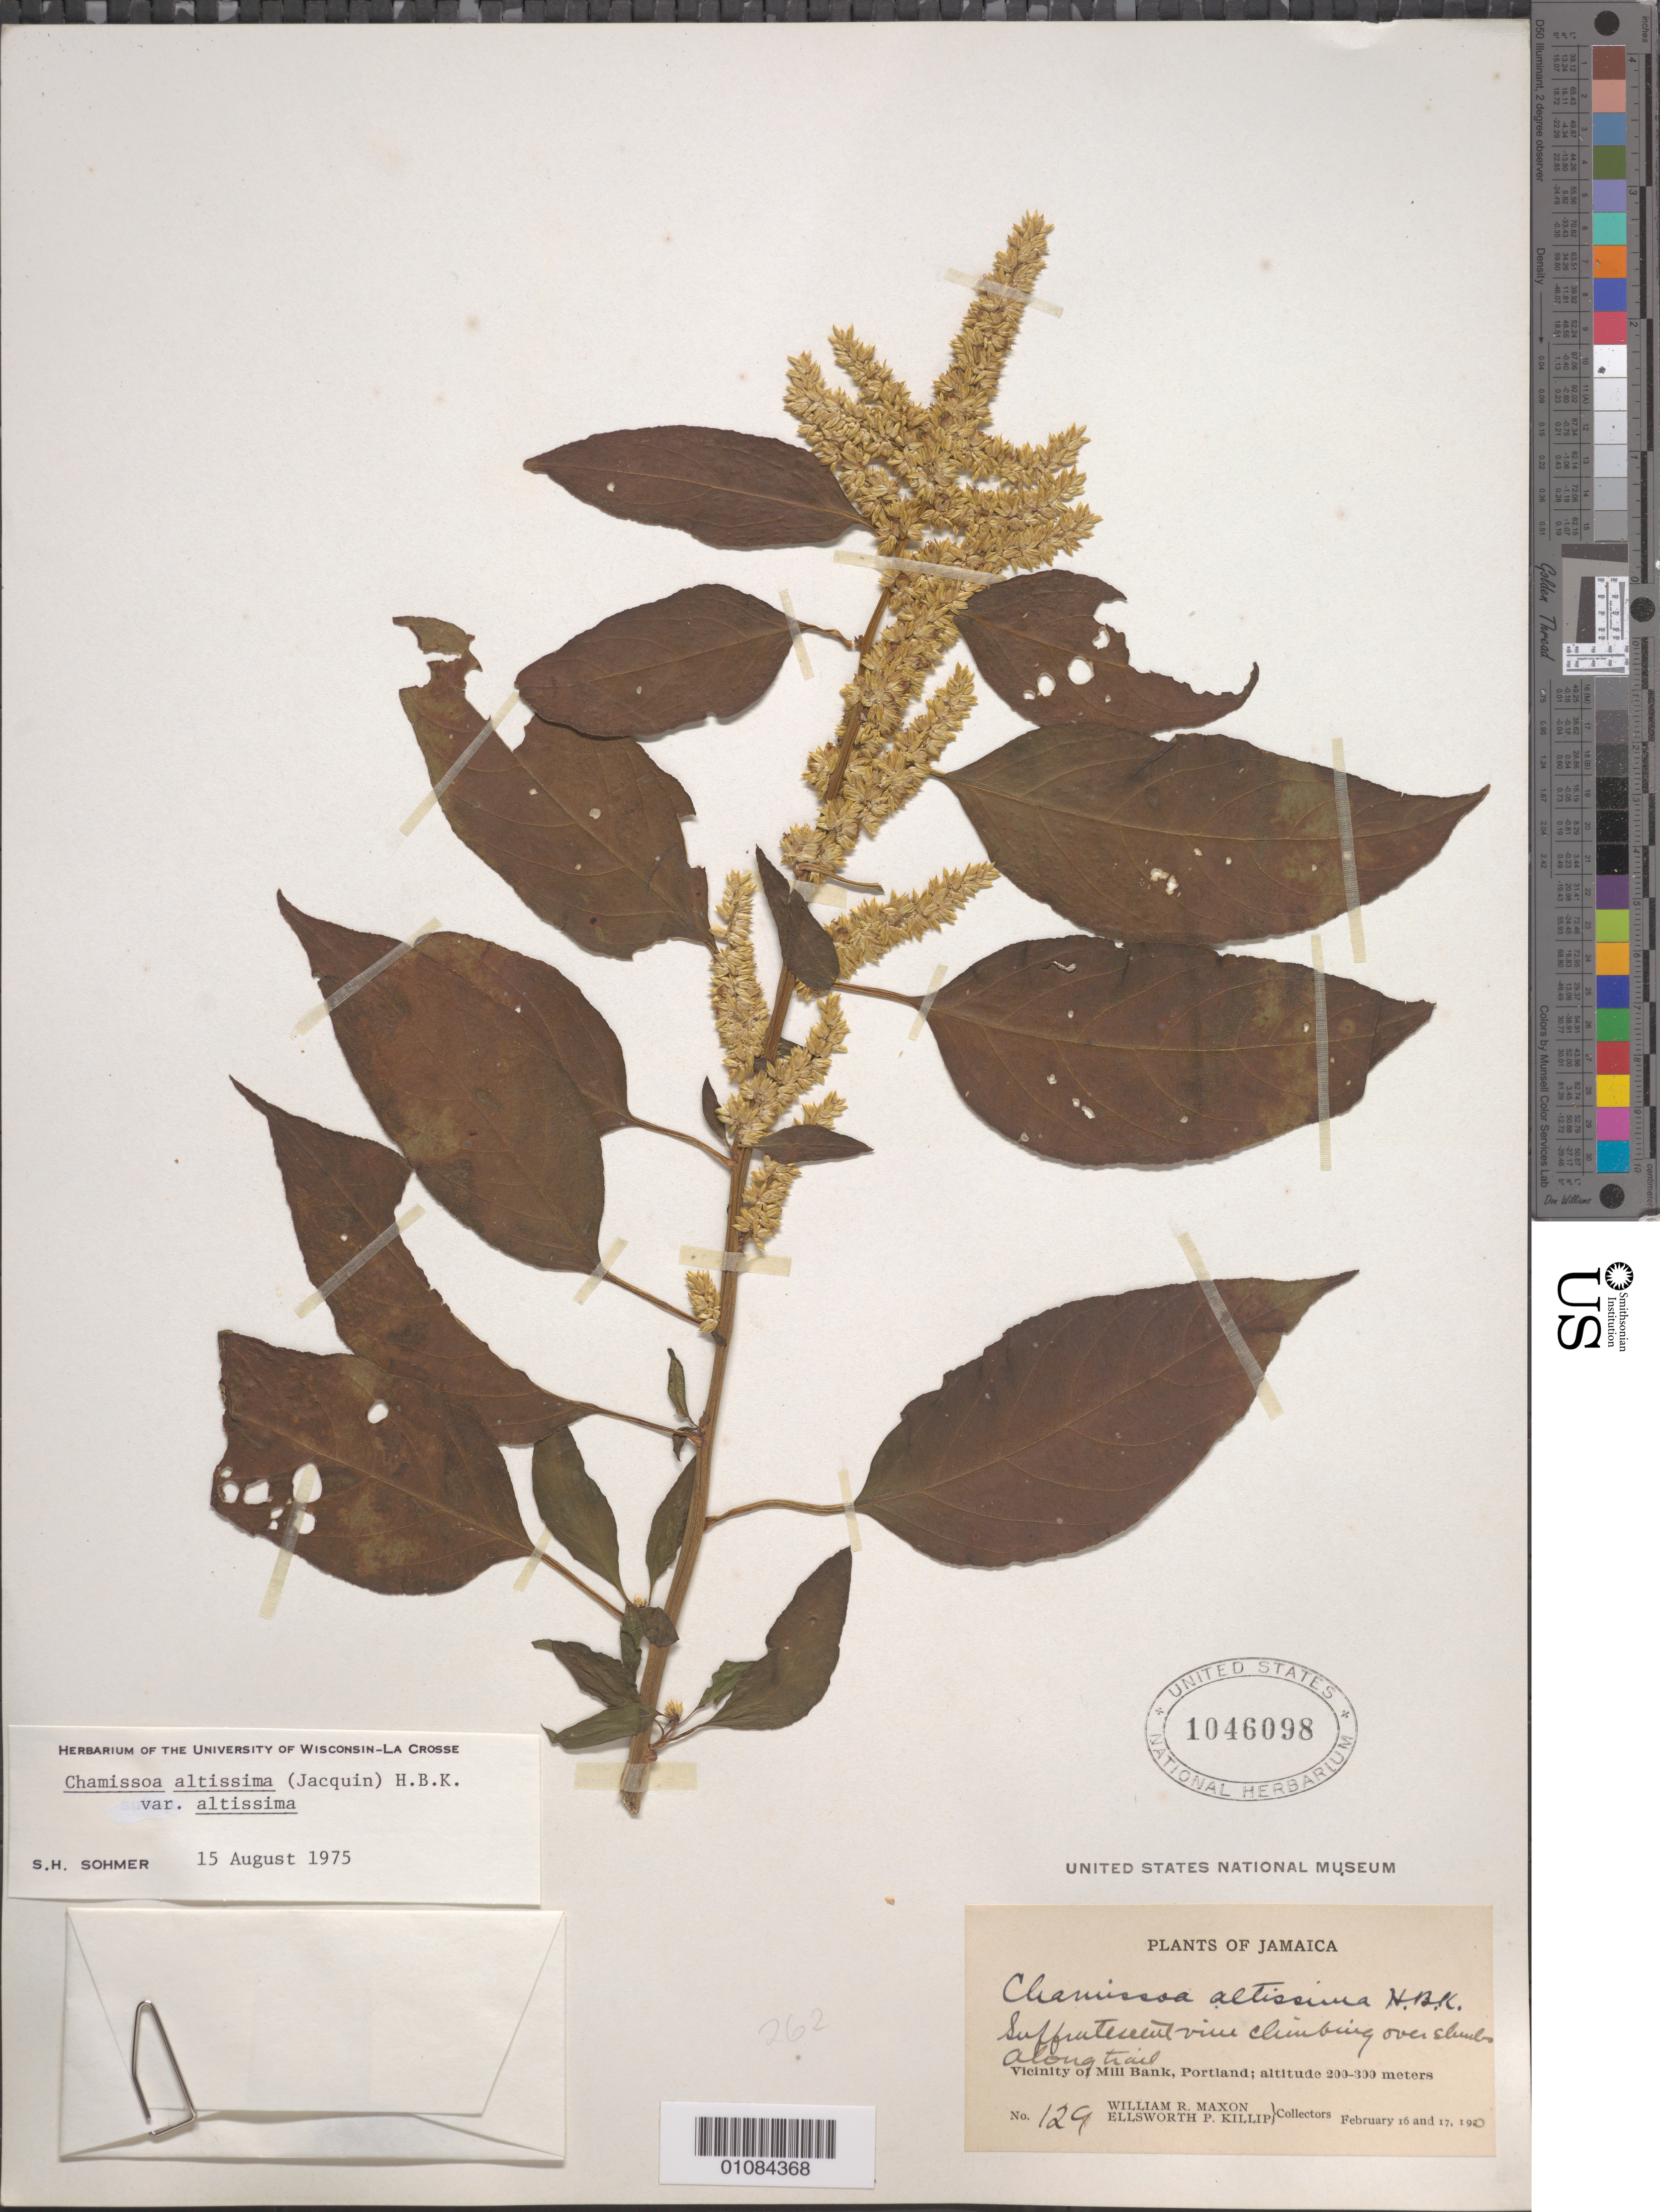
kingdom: Plantae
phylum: Tracheophyta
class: Magnoliopsida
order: Caryophyllales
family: Amaranthaceae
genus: Chamissoa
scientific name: Chamissoa altissima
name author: (Jacq.) Kunth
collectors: W. R. Maxon & E. P. Killip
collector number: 129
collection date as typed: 16 Feb 1920 to 17 Feb 1920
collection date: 1920-02-16/1920-02-17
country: Jamaica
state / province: Portland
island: Jamaica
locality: Vicinity of Mill Bank.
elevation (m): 200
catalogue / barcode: US 1046098